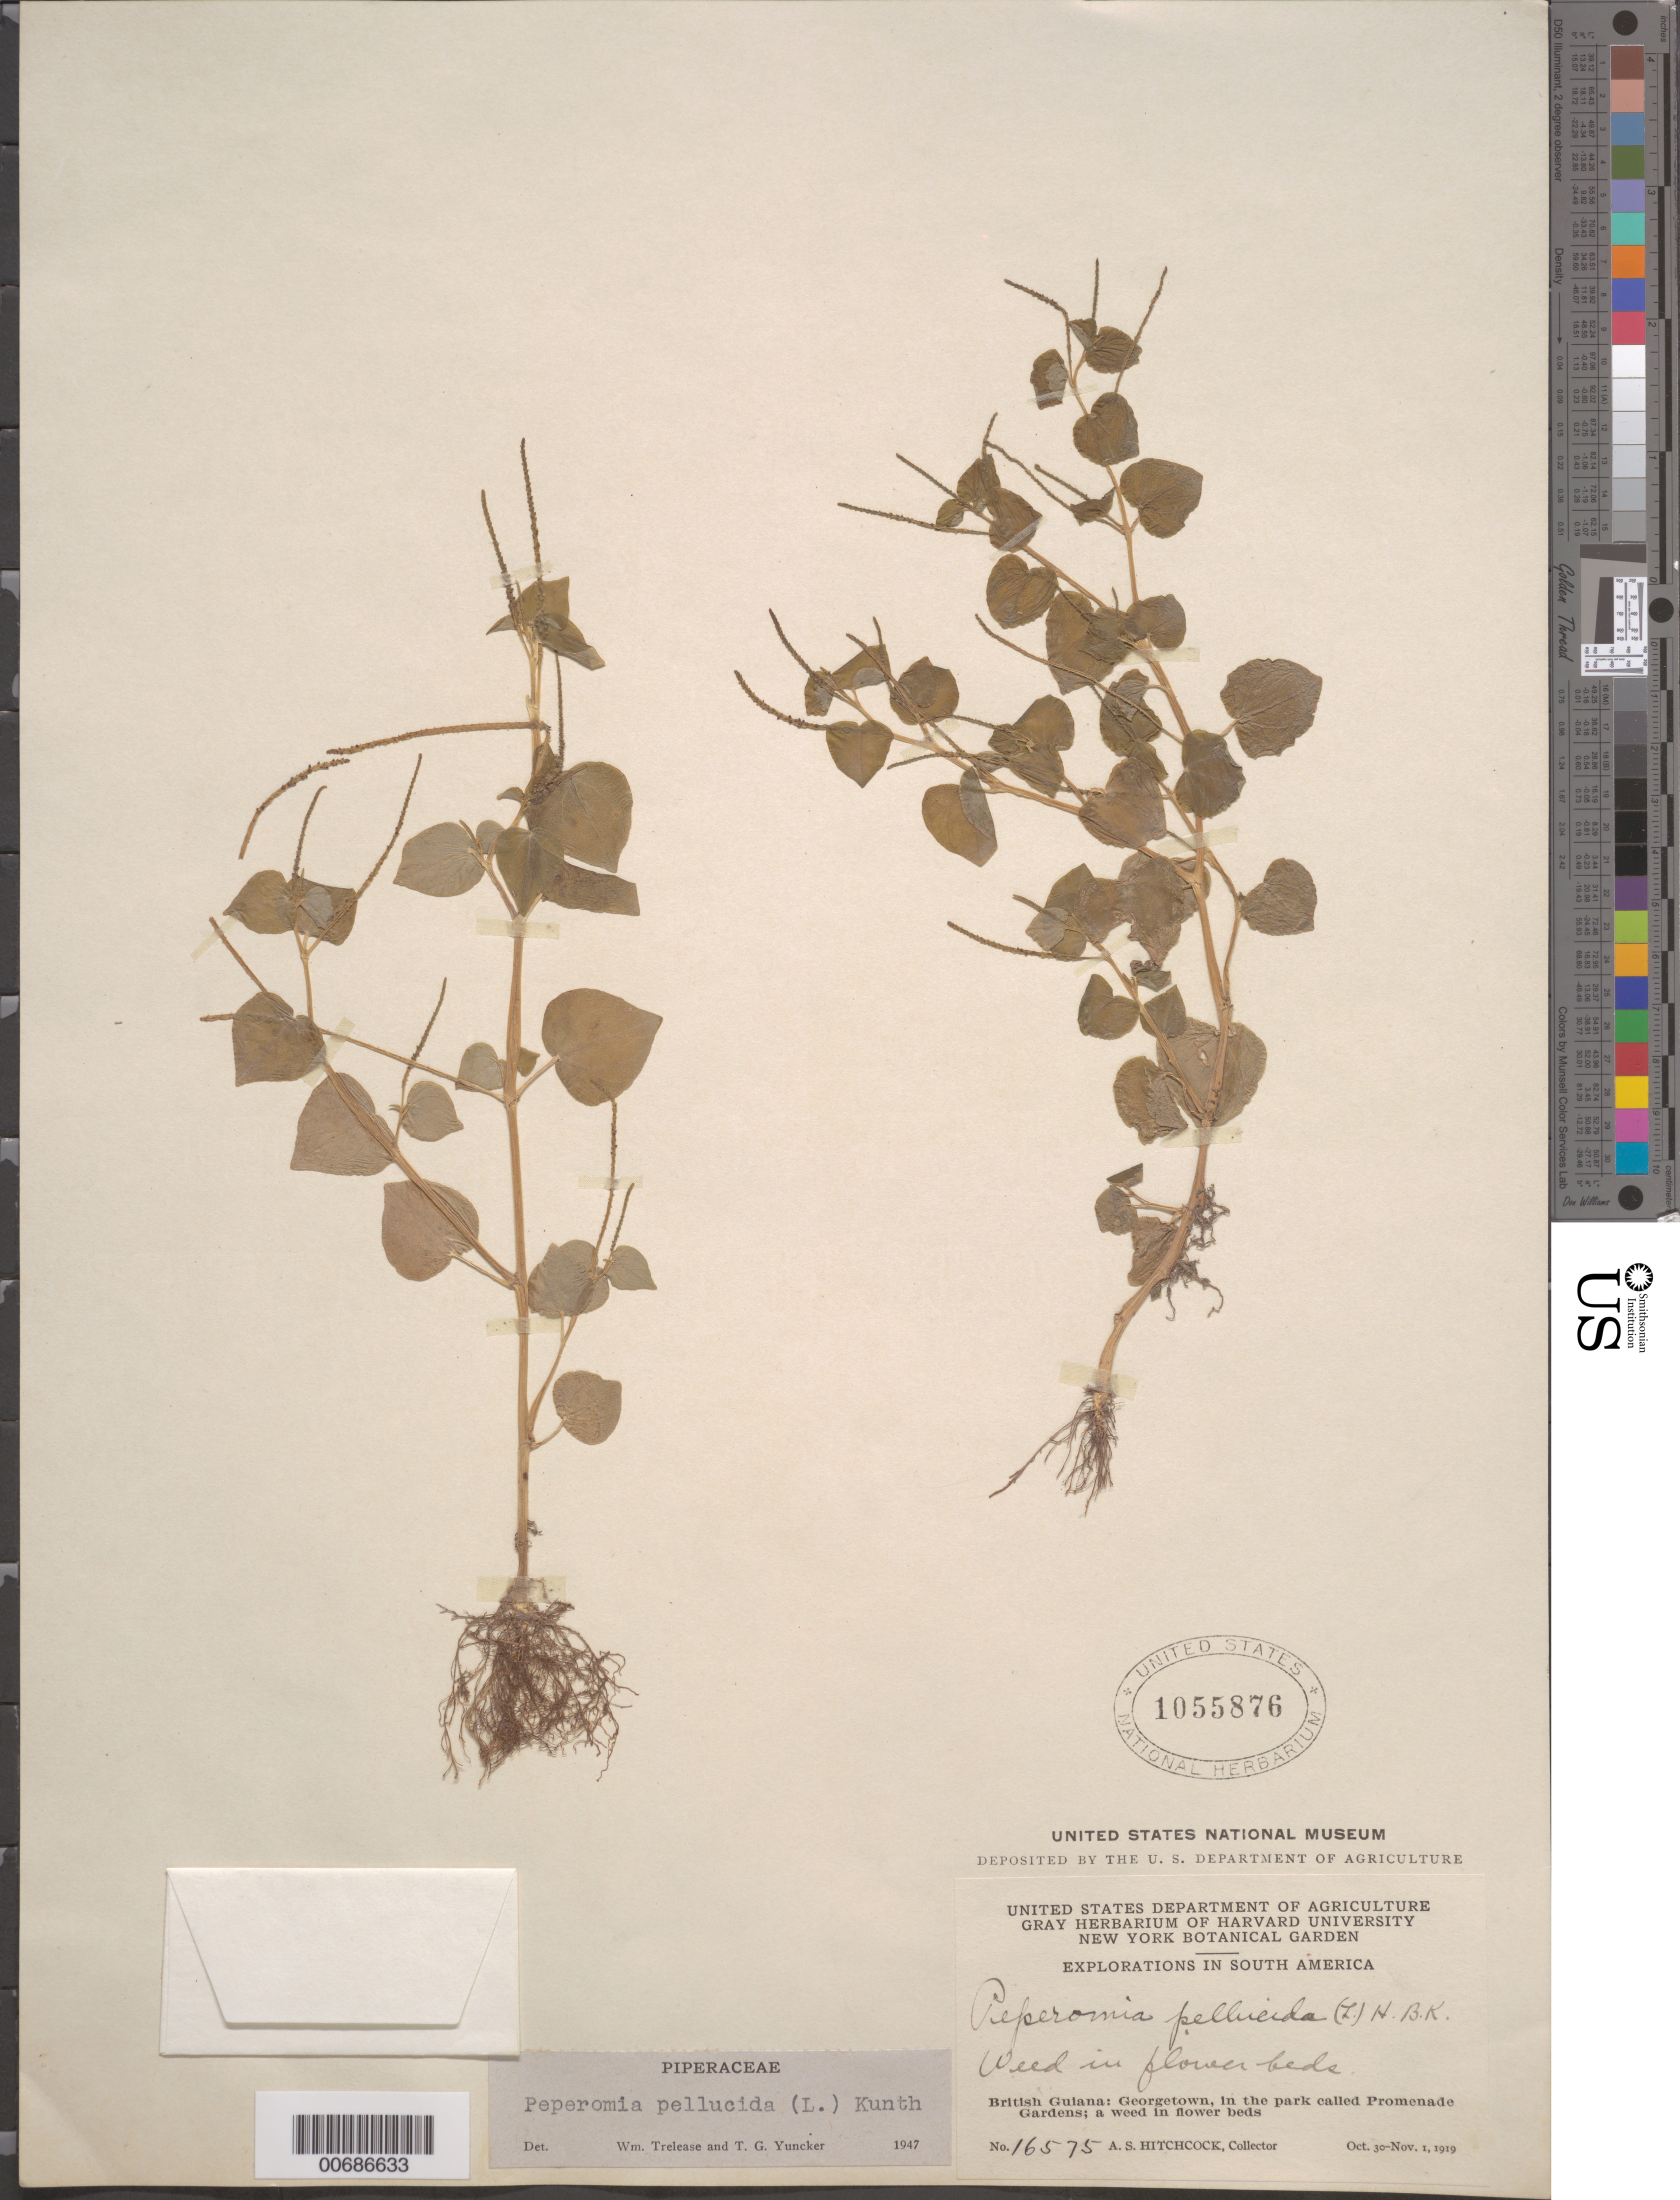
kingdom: Plantae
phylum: Tracheophyta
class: Magnoliopsida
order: Piperales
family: Piperaceae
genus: Peperomia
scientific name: Peperomia pellucida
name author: (L.) Kunth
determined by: Trelease, W.; Yuncker, T. G.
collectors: A. S. Hitchcock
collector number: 16575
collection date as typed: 30-Oct-19 to 1-Nov-19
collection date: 1919-10-30/1919-11-01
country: Guyana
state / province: Demerara-Mahaica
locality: Georgetown, Promenade Gardens Park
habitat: Weed in flower bed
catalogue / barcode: US 1055876